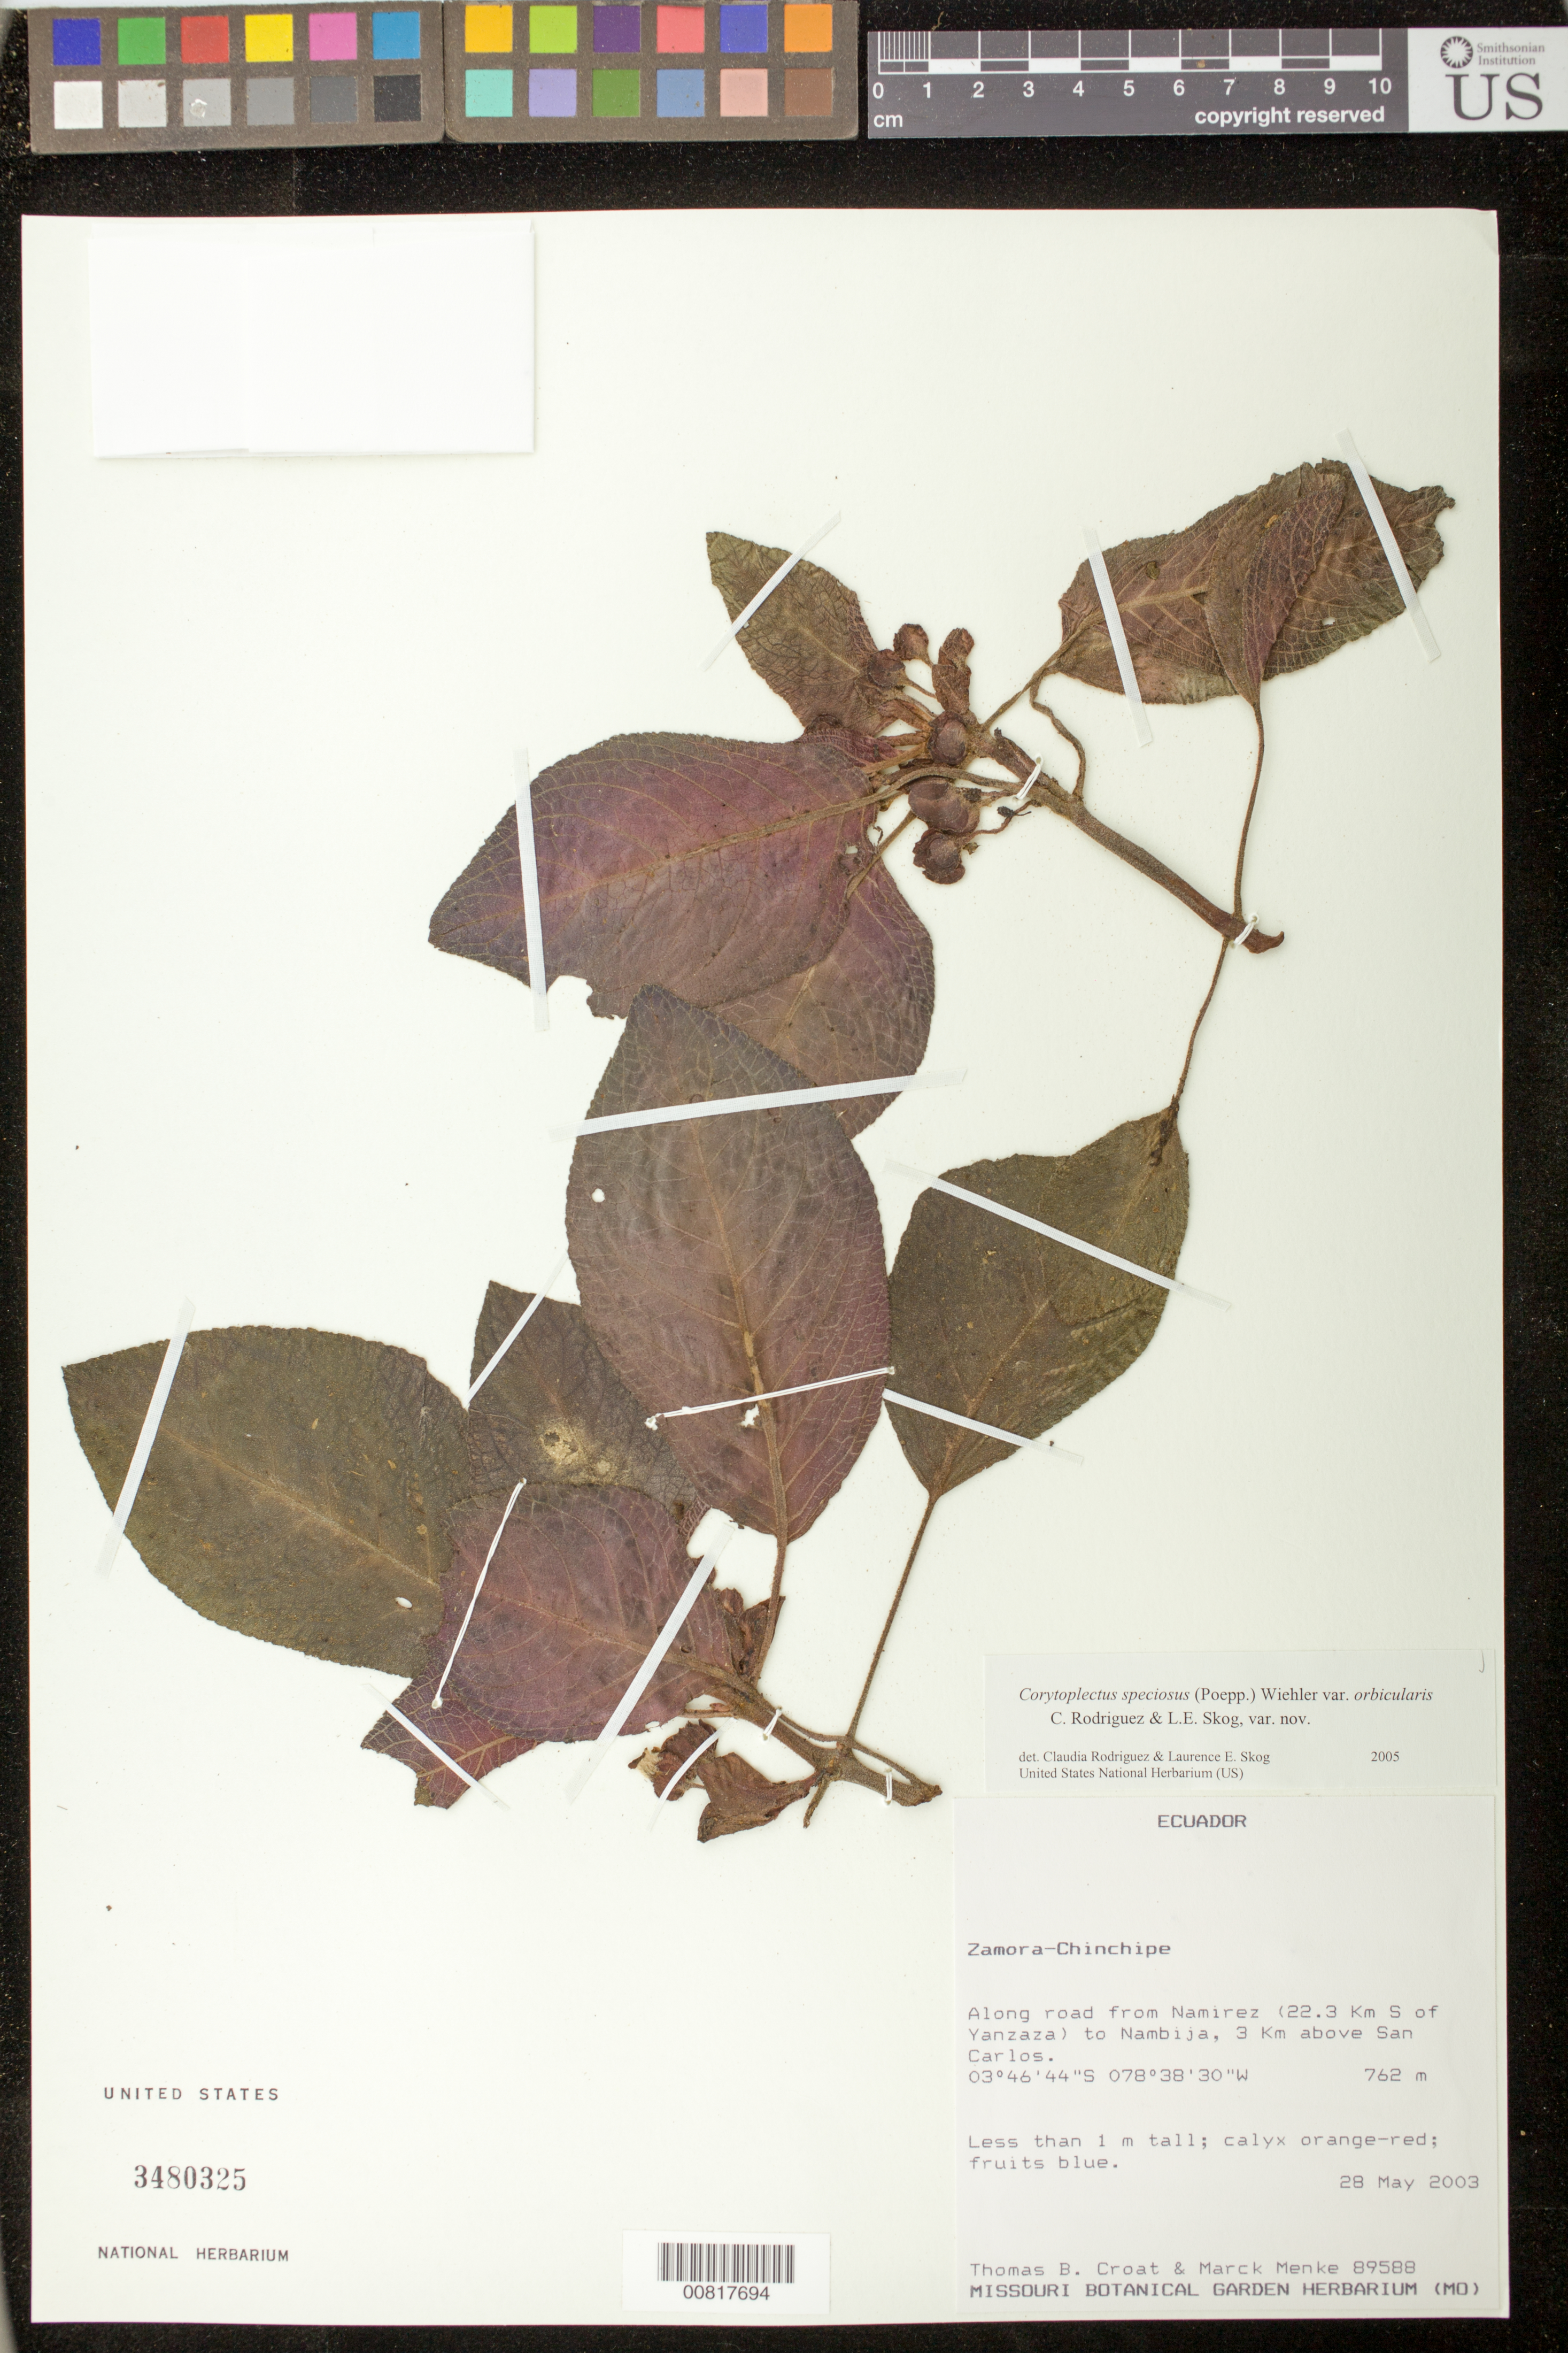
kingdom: Plantae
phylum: Tracheophyta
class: Magnoliopsida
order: Lamiales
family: Gesneriaceae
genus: Corytoplectus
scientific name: Corytoplectus speciosus var. orbicularis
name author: Rodr.-Flores & L.E. Skog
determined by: Skog, Laurence E.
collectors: T. B. Croat & M. Menke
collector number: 89588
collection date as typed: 28 May 2003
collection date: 2003-05-28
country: Ecuador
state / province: Zamora-Chinchipe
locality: Along road from Namirez (22.3 km S of Yanzaza) to Nambija, 3 km above San Carlos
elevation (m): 762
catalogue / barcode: US 3480325